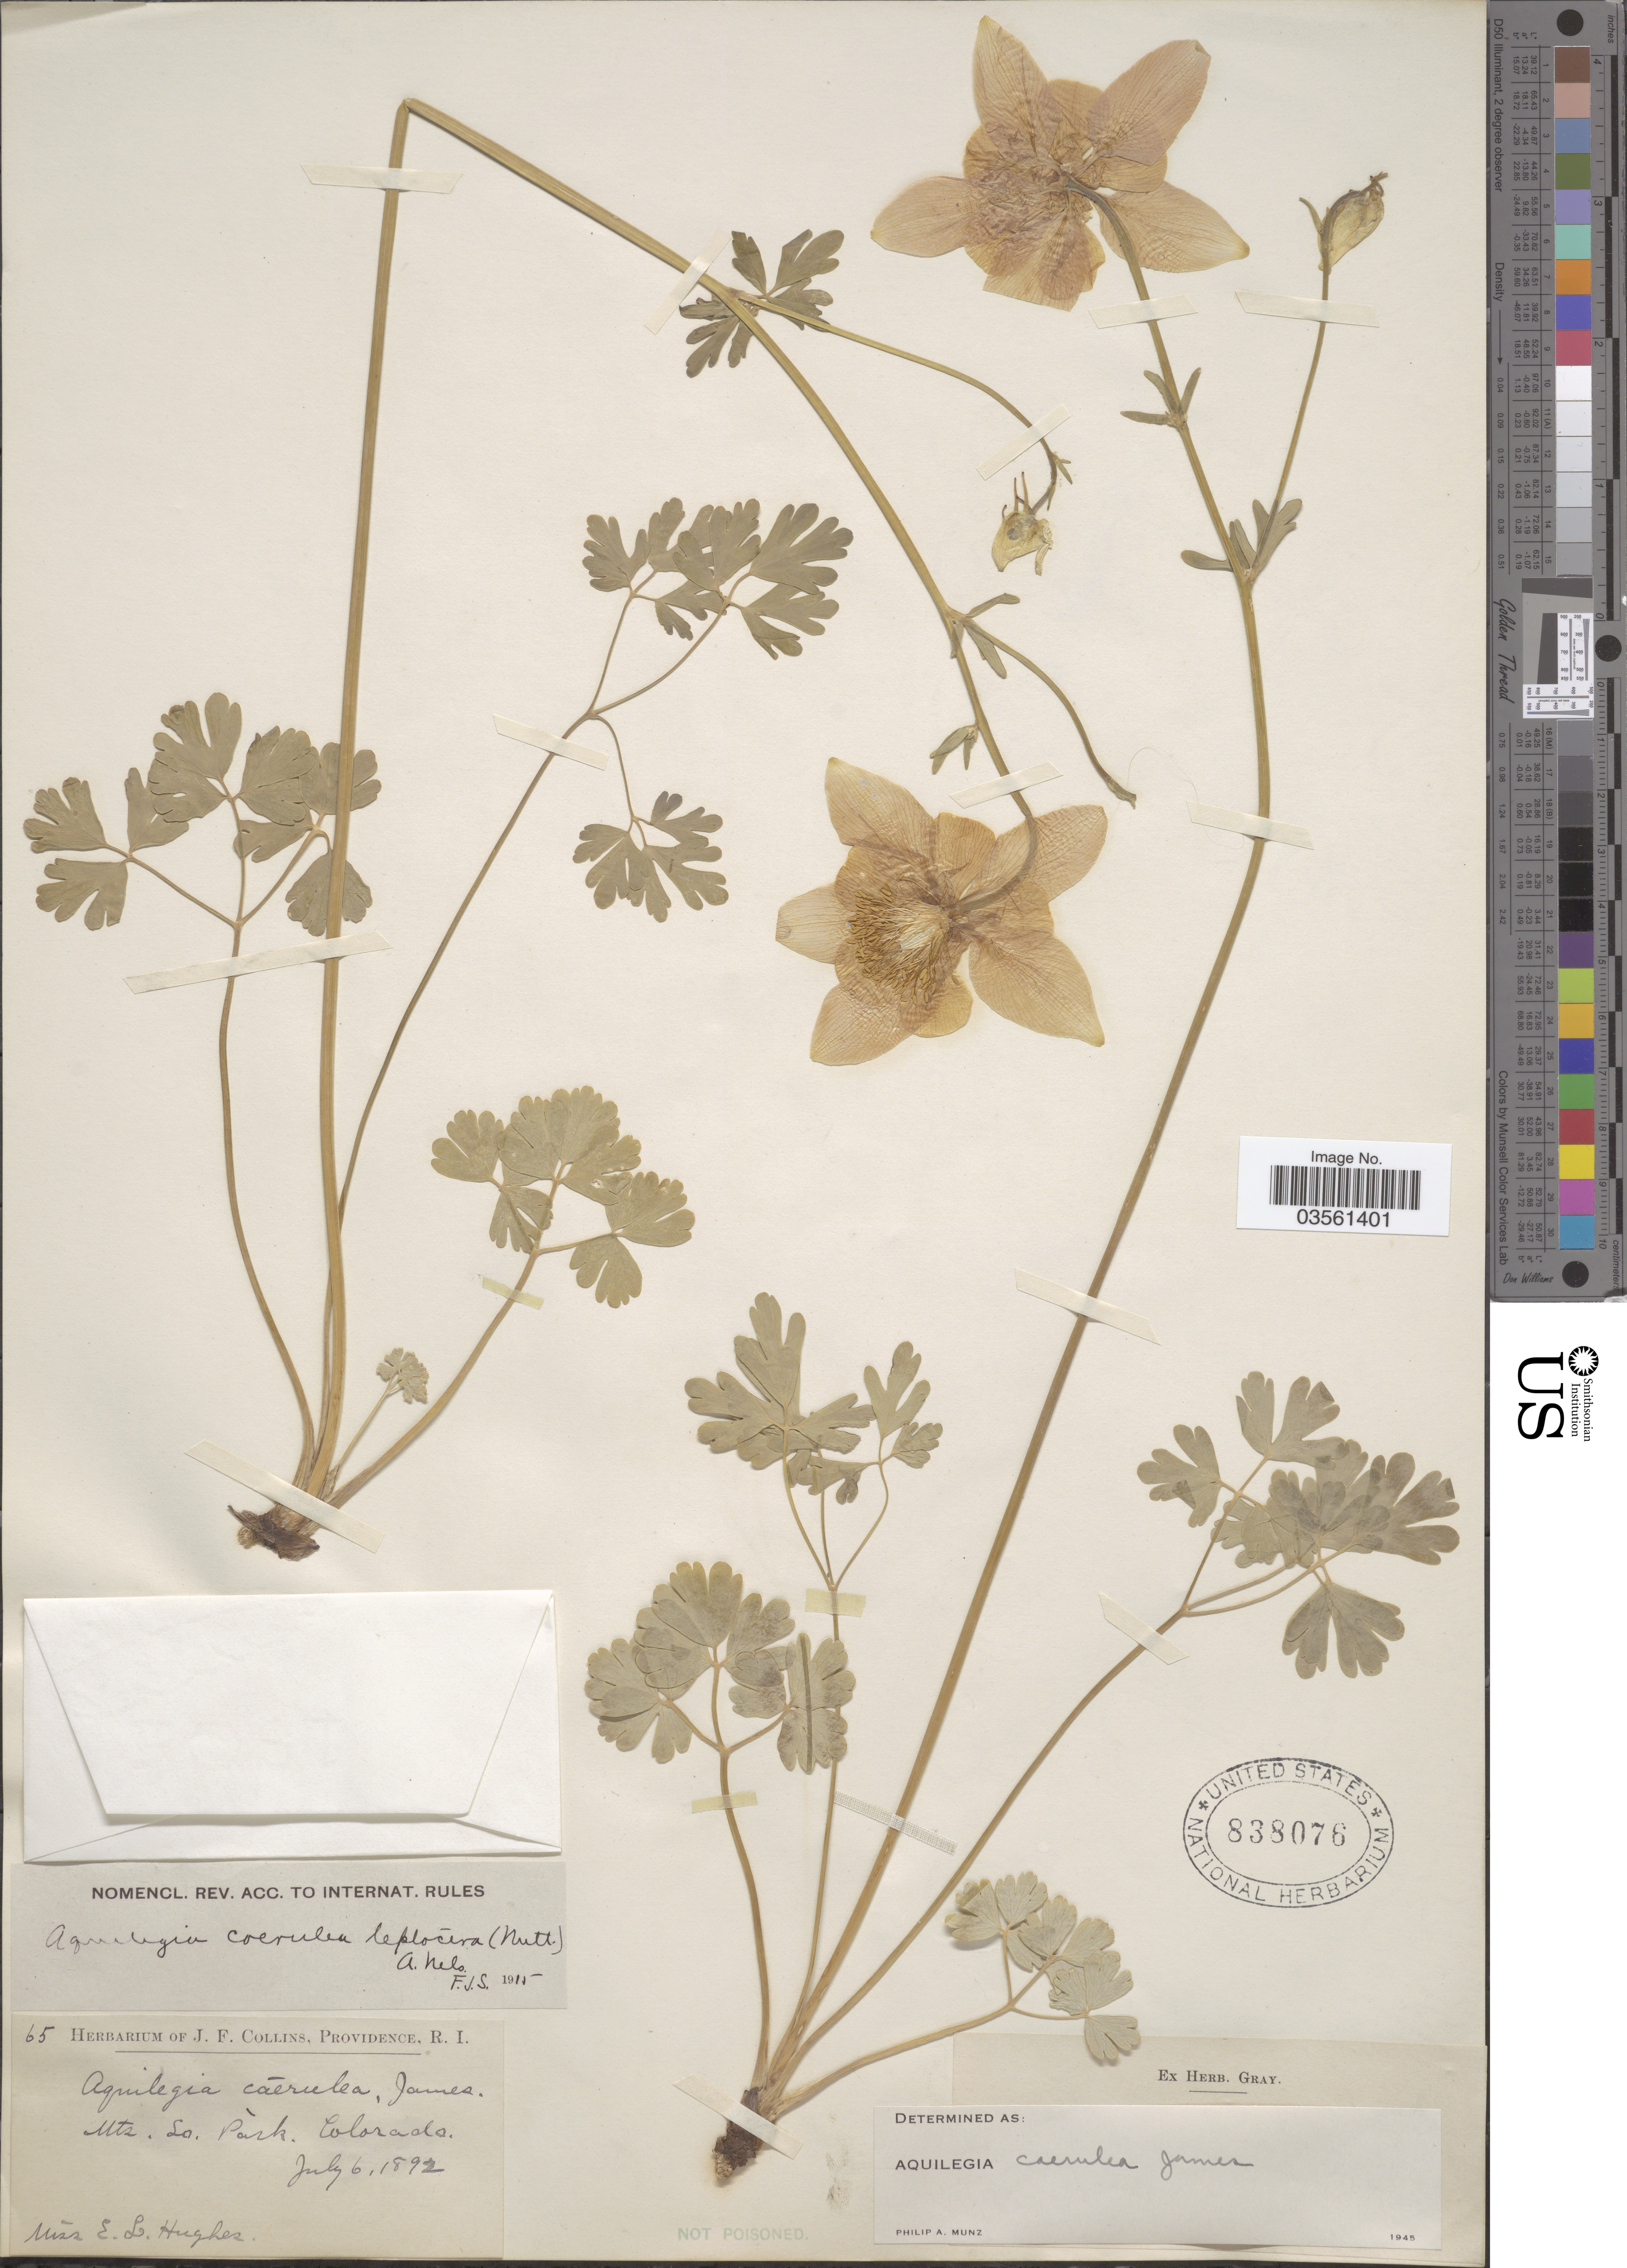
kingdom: Plantae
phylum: Tracheophyta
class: Magnoliopsida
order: Ranunculales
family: Ranunculaceae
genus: Aquilegia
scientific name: Aquilegia coerulea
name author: E. James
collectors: E. Hughes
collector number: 65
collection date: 1892-07-06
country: United States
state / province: Colorado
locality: Mts. So. Park.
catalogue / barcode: US 838076